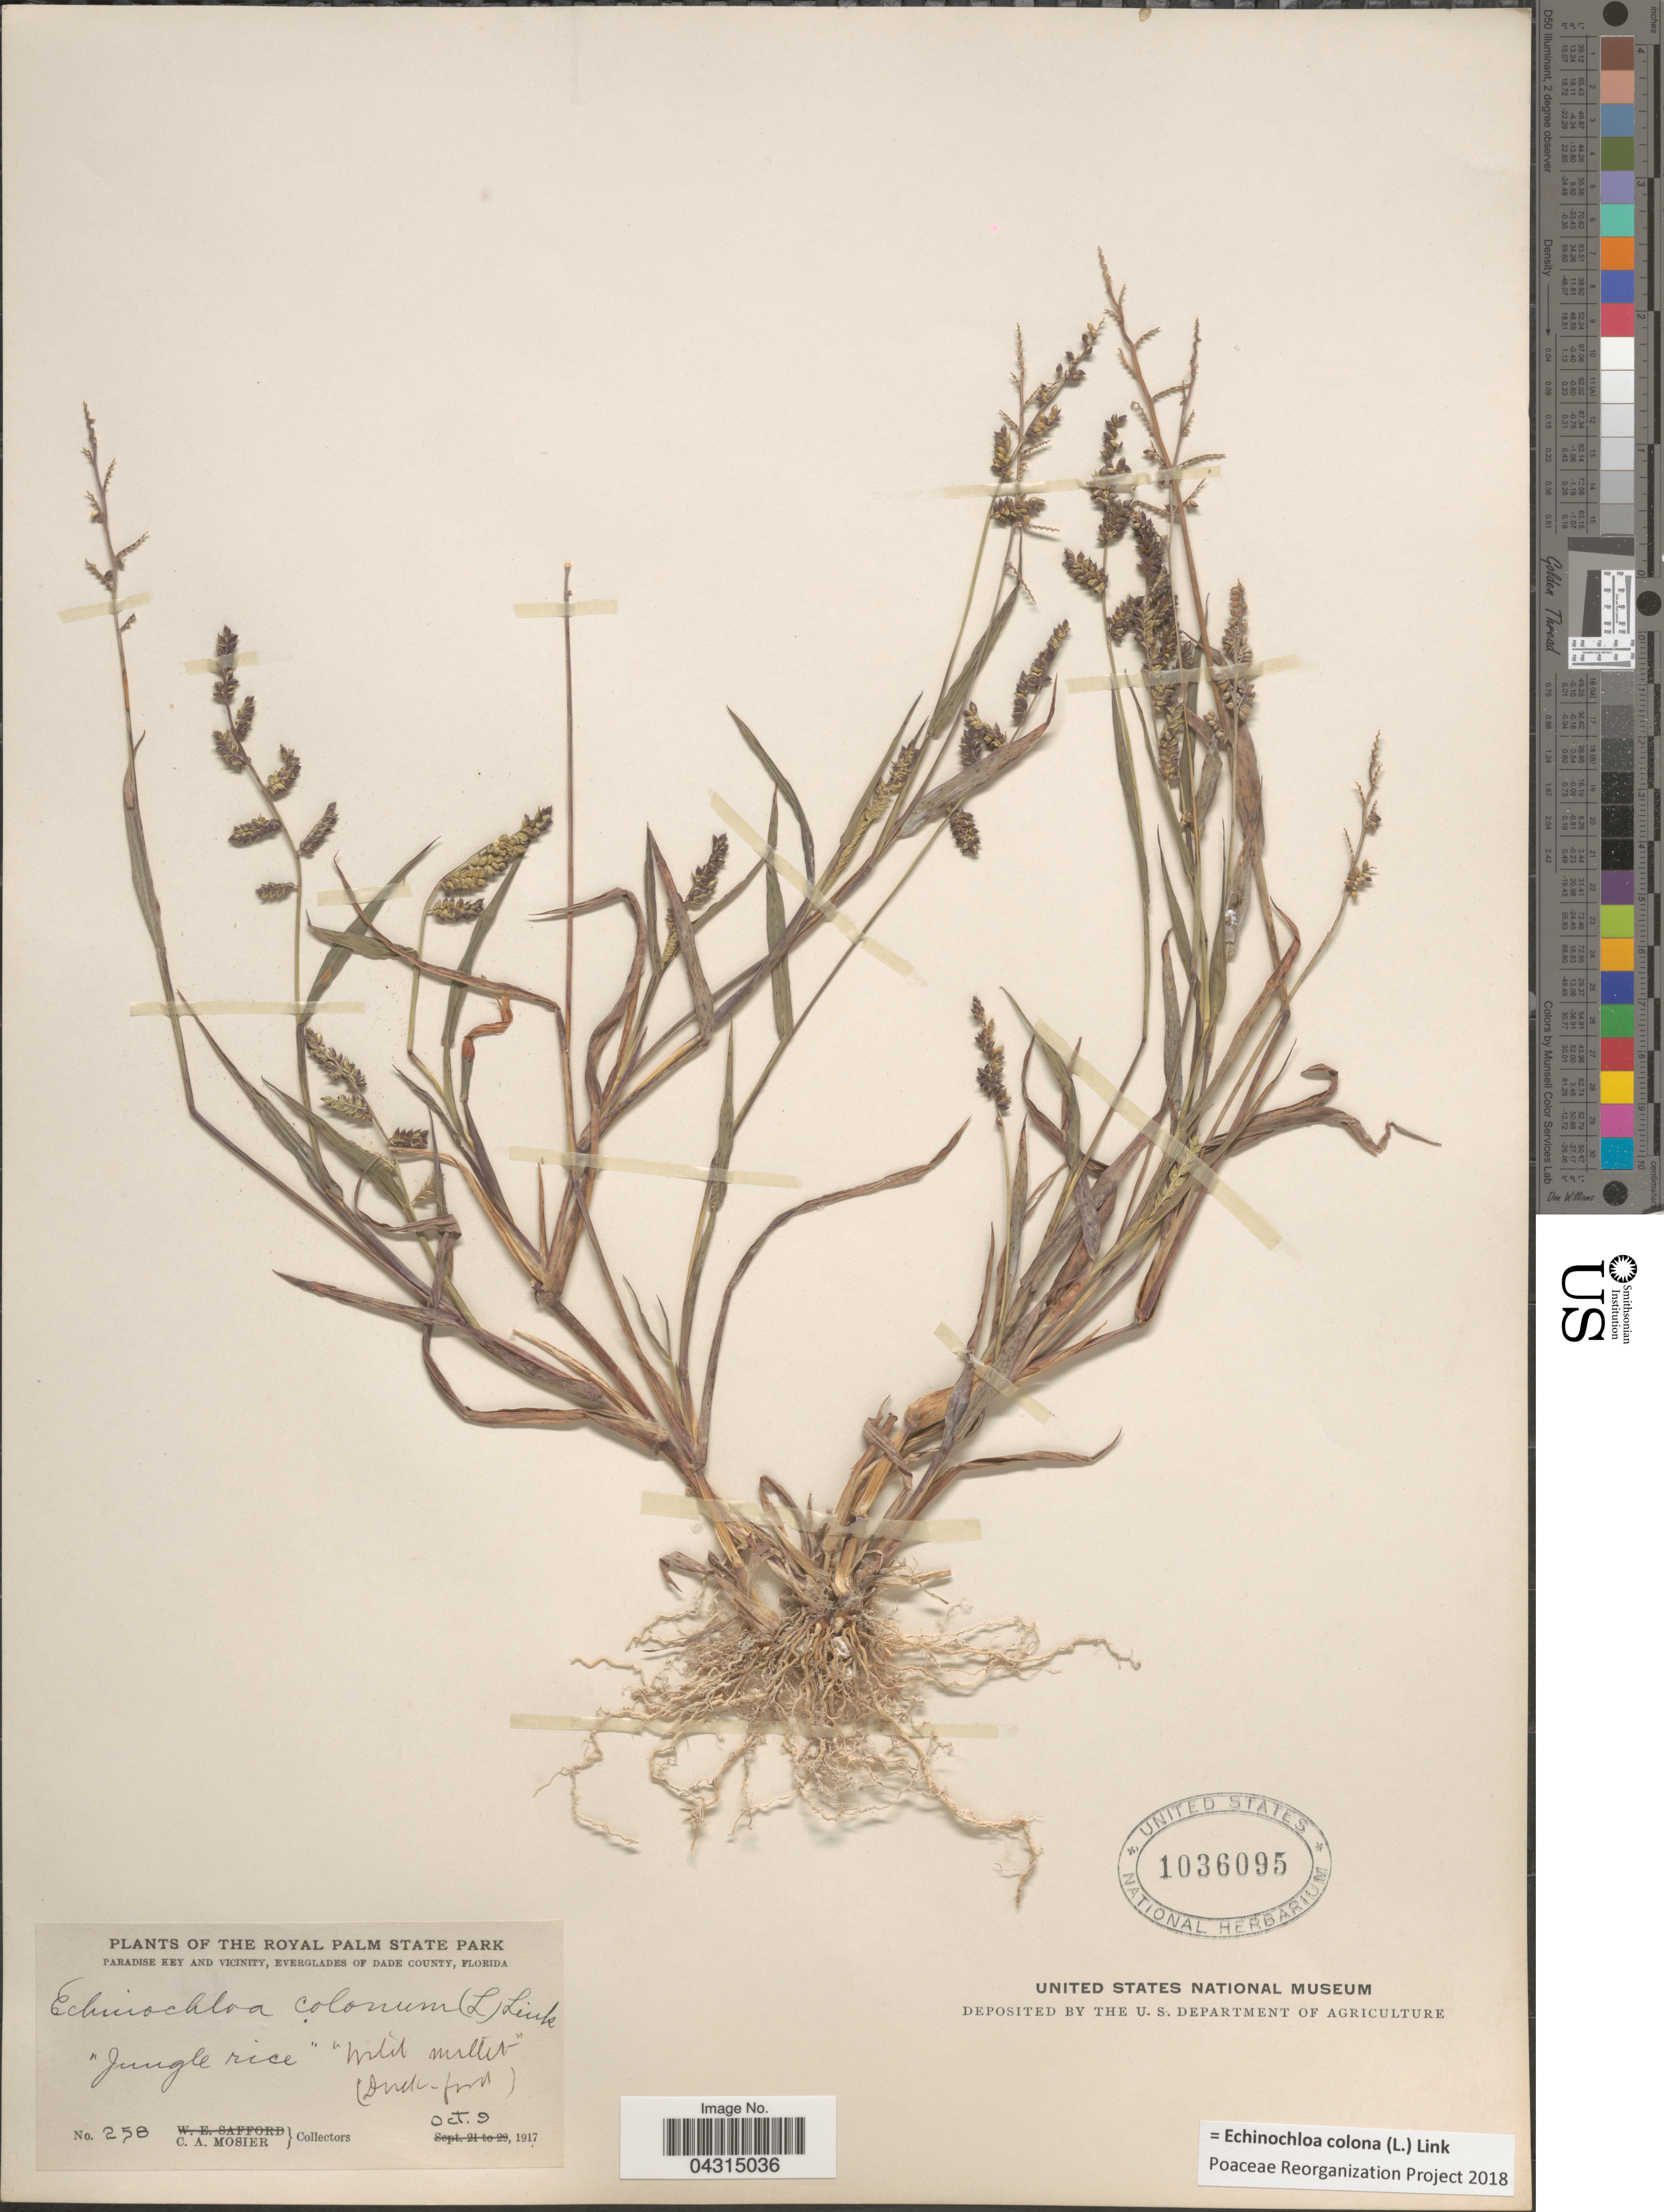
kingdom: Plantae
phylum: Tracheophyta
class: Liliopsida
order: Poales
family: Poaceae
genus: Echinochloa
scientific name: Echinochloa colona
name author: (L.) Link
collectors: C. A. Mosier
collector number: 258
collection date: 1917-10-09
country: United States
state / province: Florida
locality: The Royal Palm State Park. Paradise Key and Vicinity, Everglades of Dade County. "Jungle rice".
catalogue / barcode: US 1036095